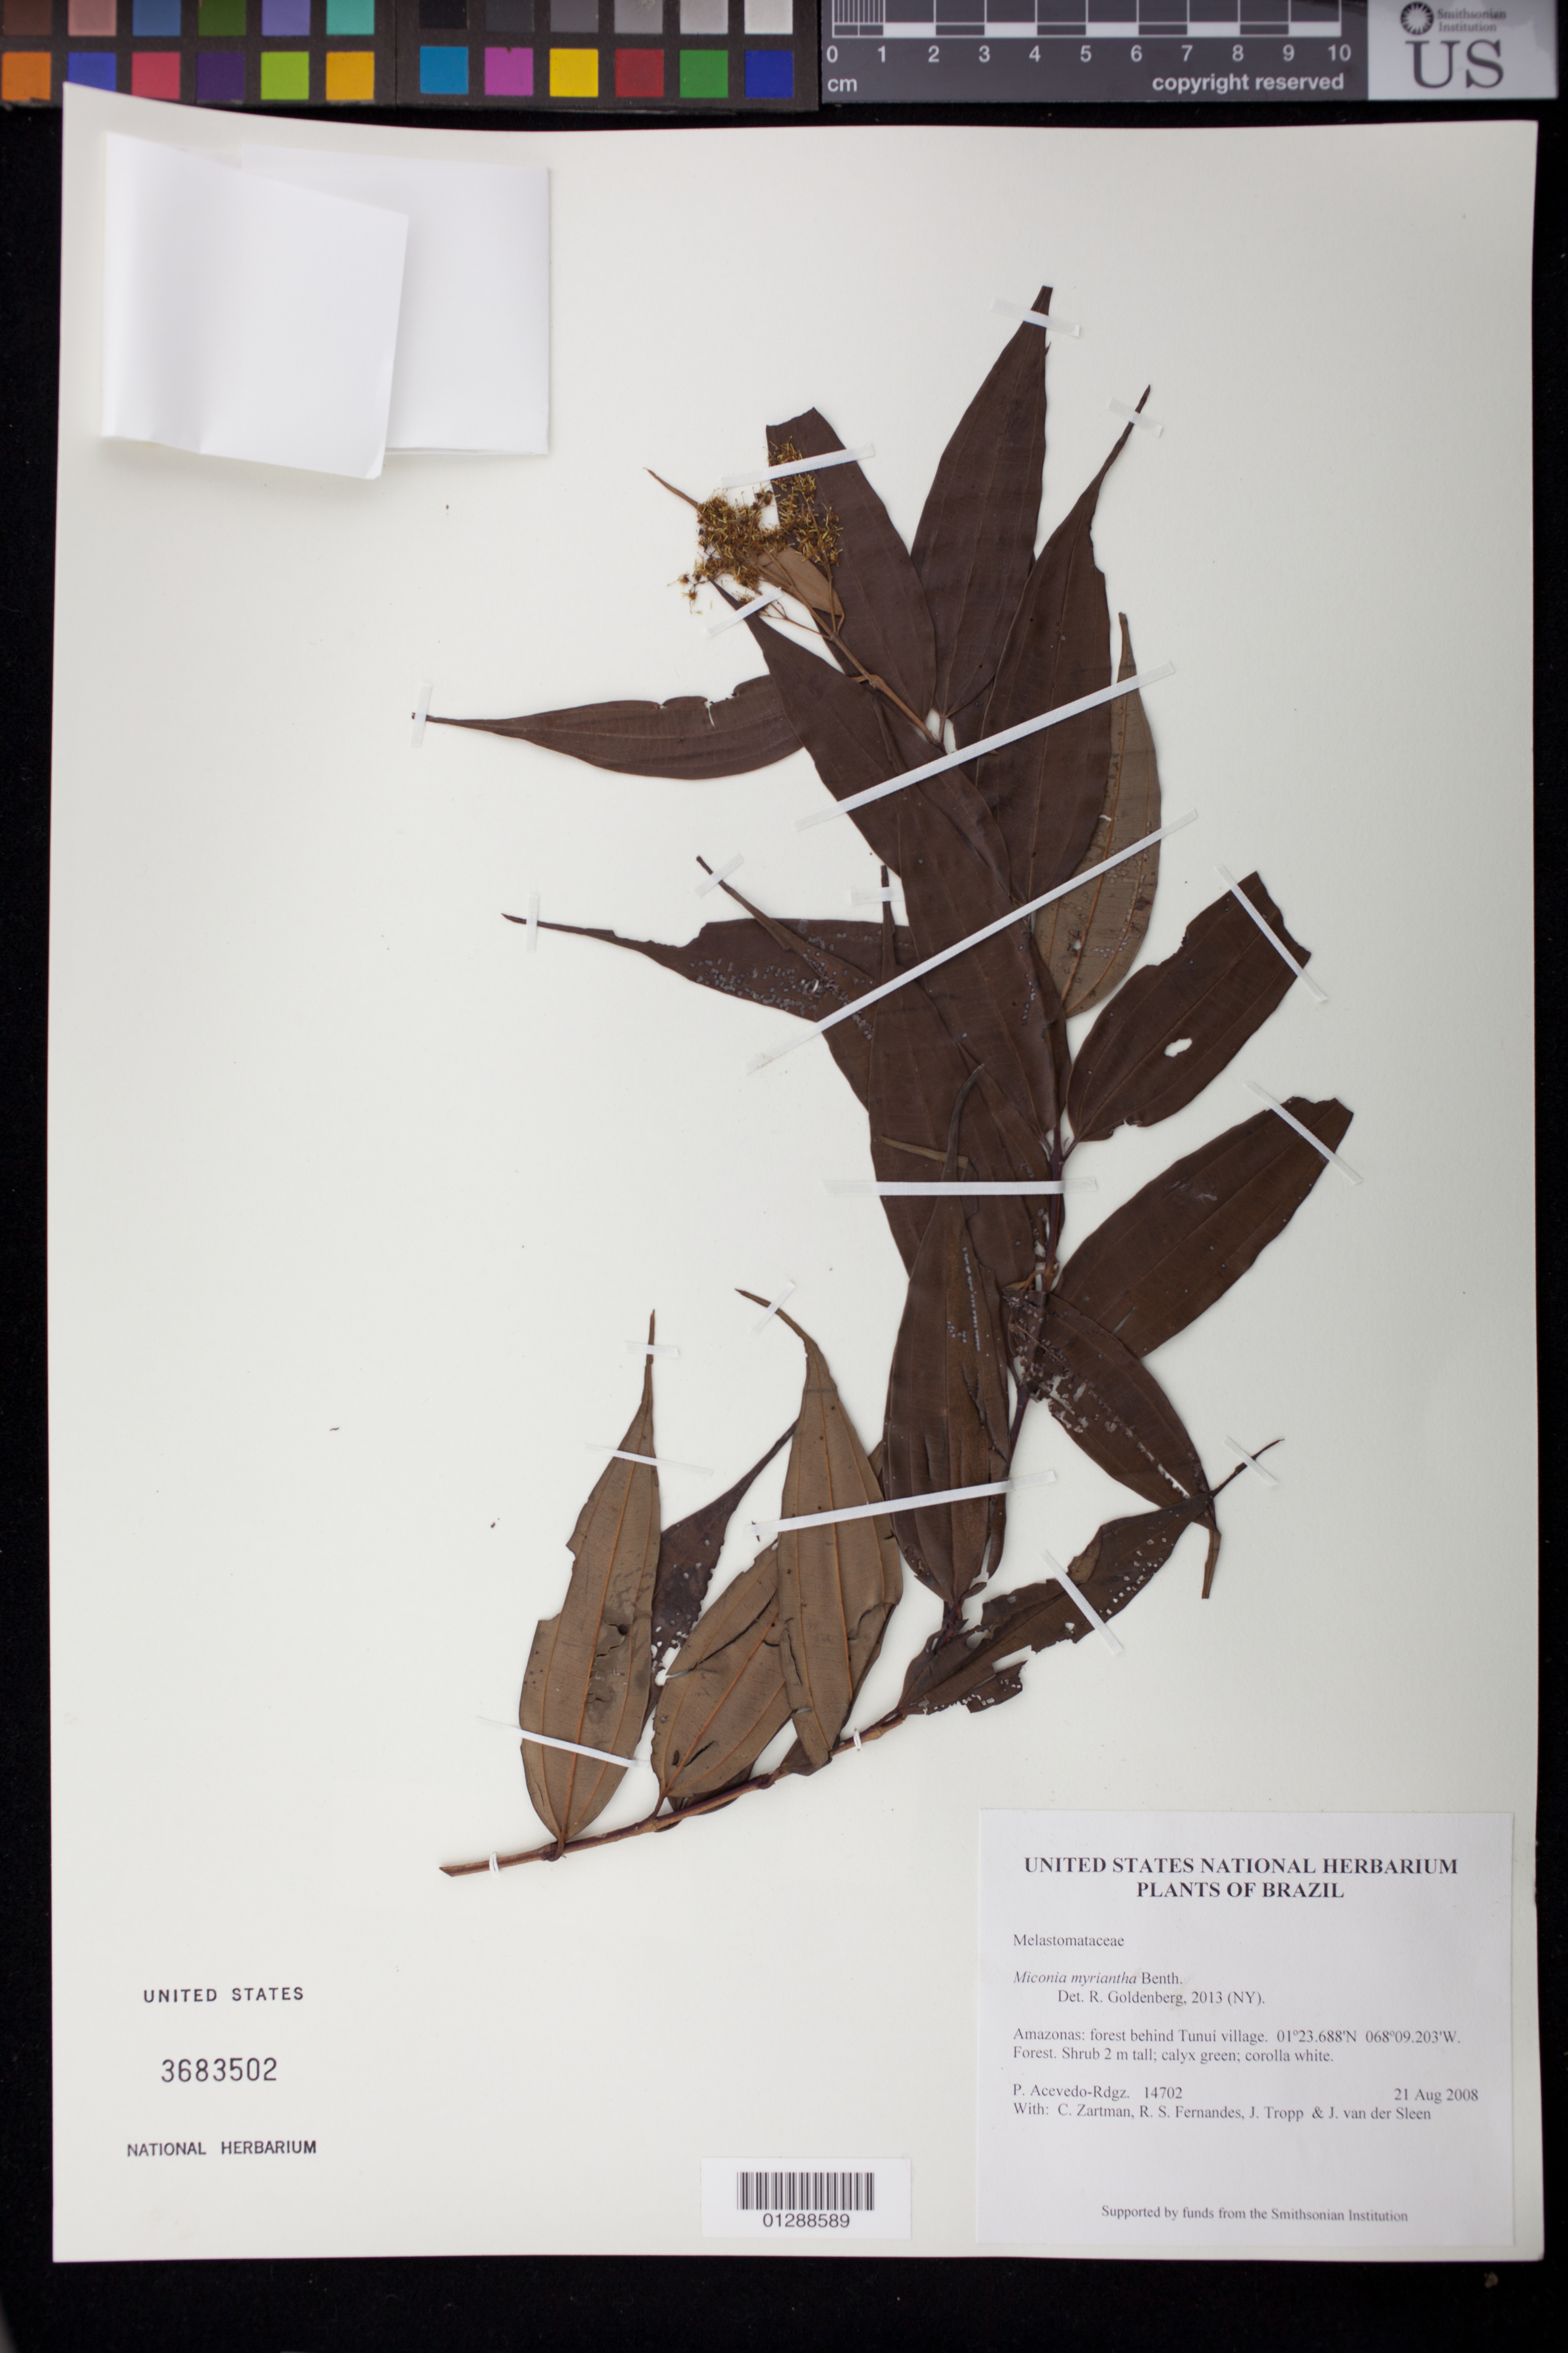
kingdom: Plantae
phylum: Tracheophyta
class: Magnoliopsida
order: Myrtales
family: Melastomataceae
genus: Miconia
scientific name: Miconia myriantha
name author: Benth.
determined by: Goldenberg, R.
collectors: P. Acevedo-Rodr., C. Zartman, R. Fernández, J. Tropp & P. van der Sleen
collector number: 14702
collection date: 2008-08-21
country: Brazil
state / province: Amazonas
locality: Tuni village, forest behind.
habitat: Forest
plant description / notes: MO, NY, US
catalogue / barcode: US 3683502